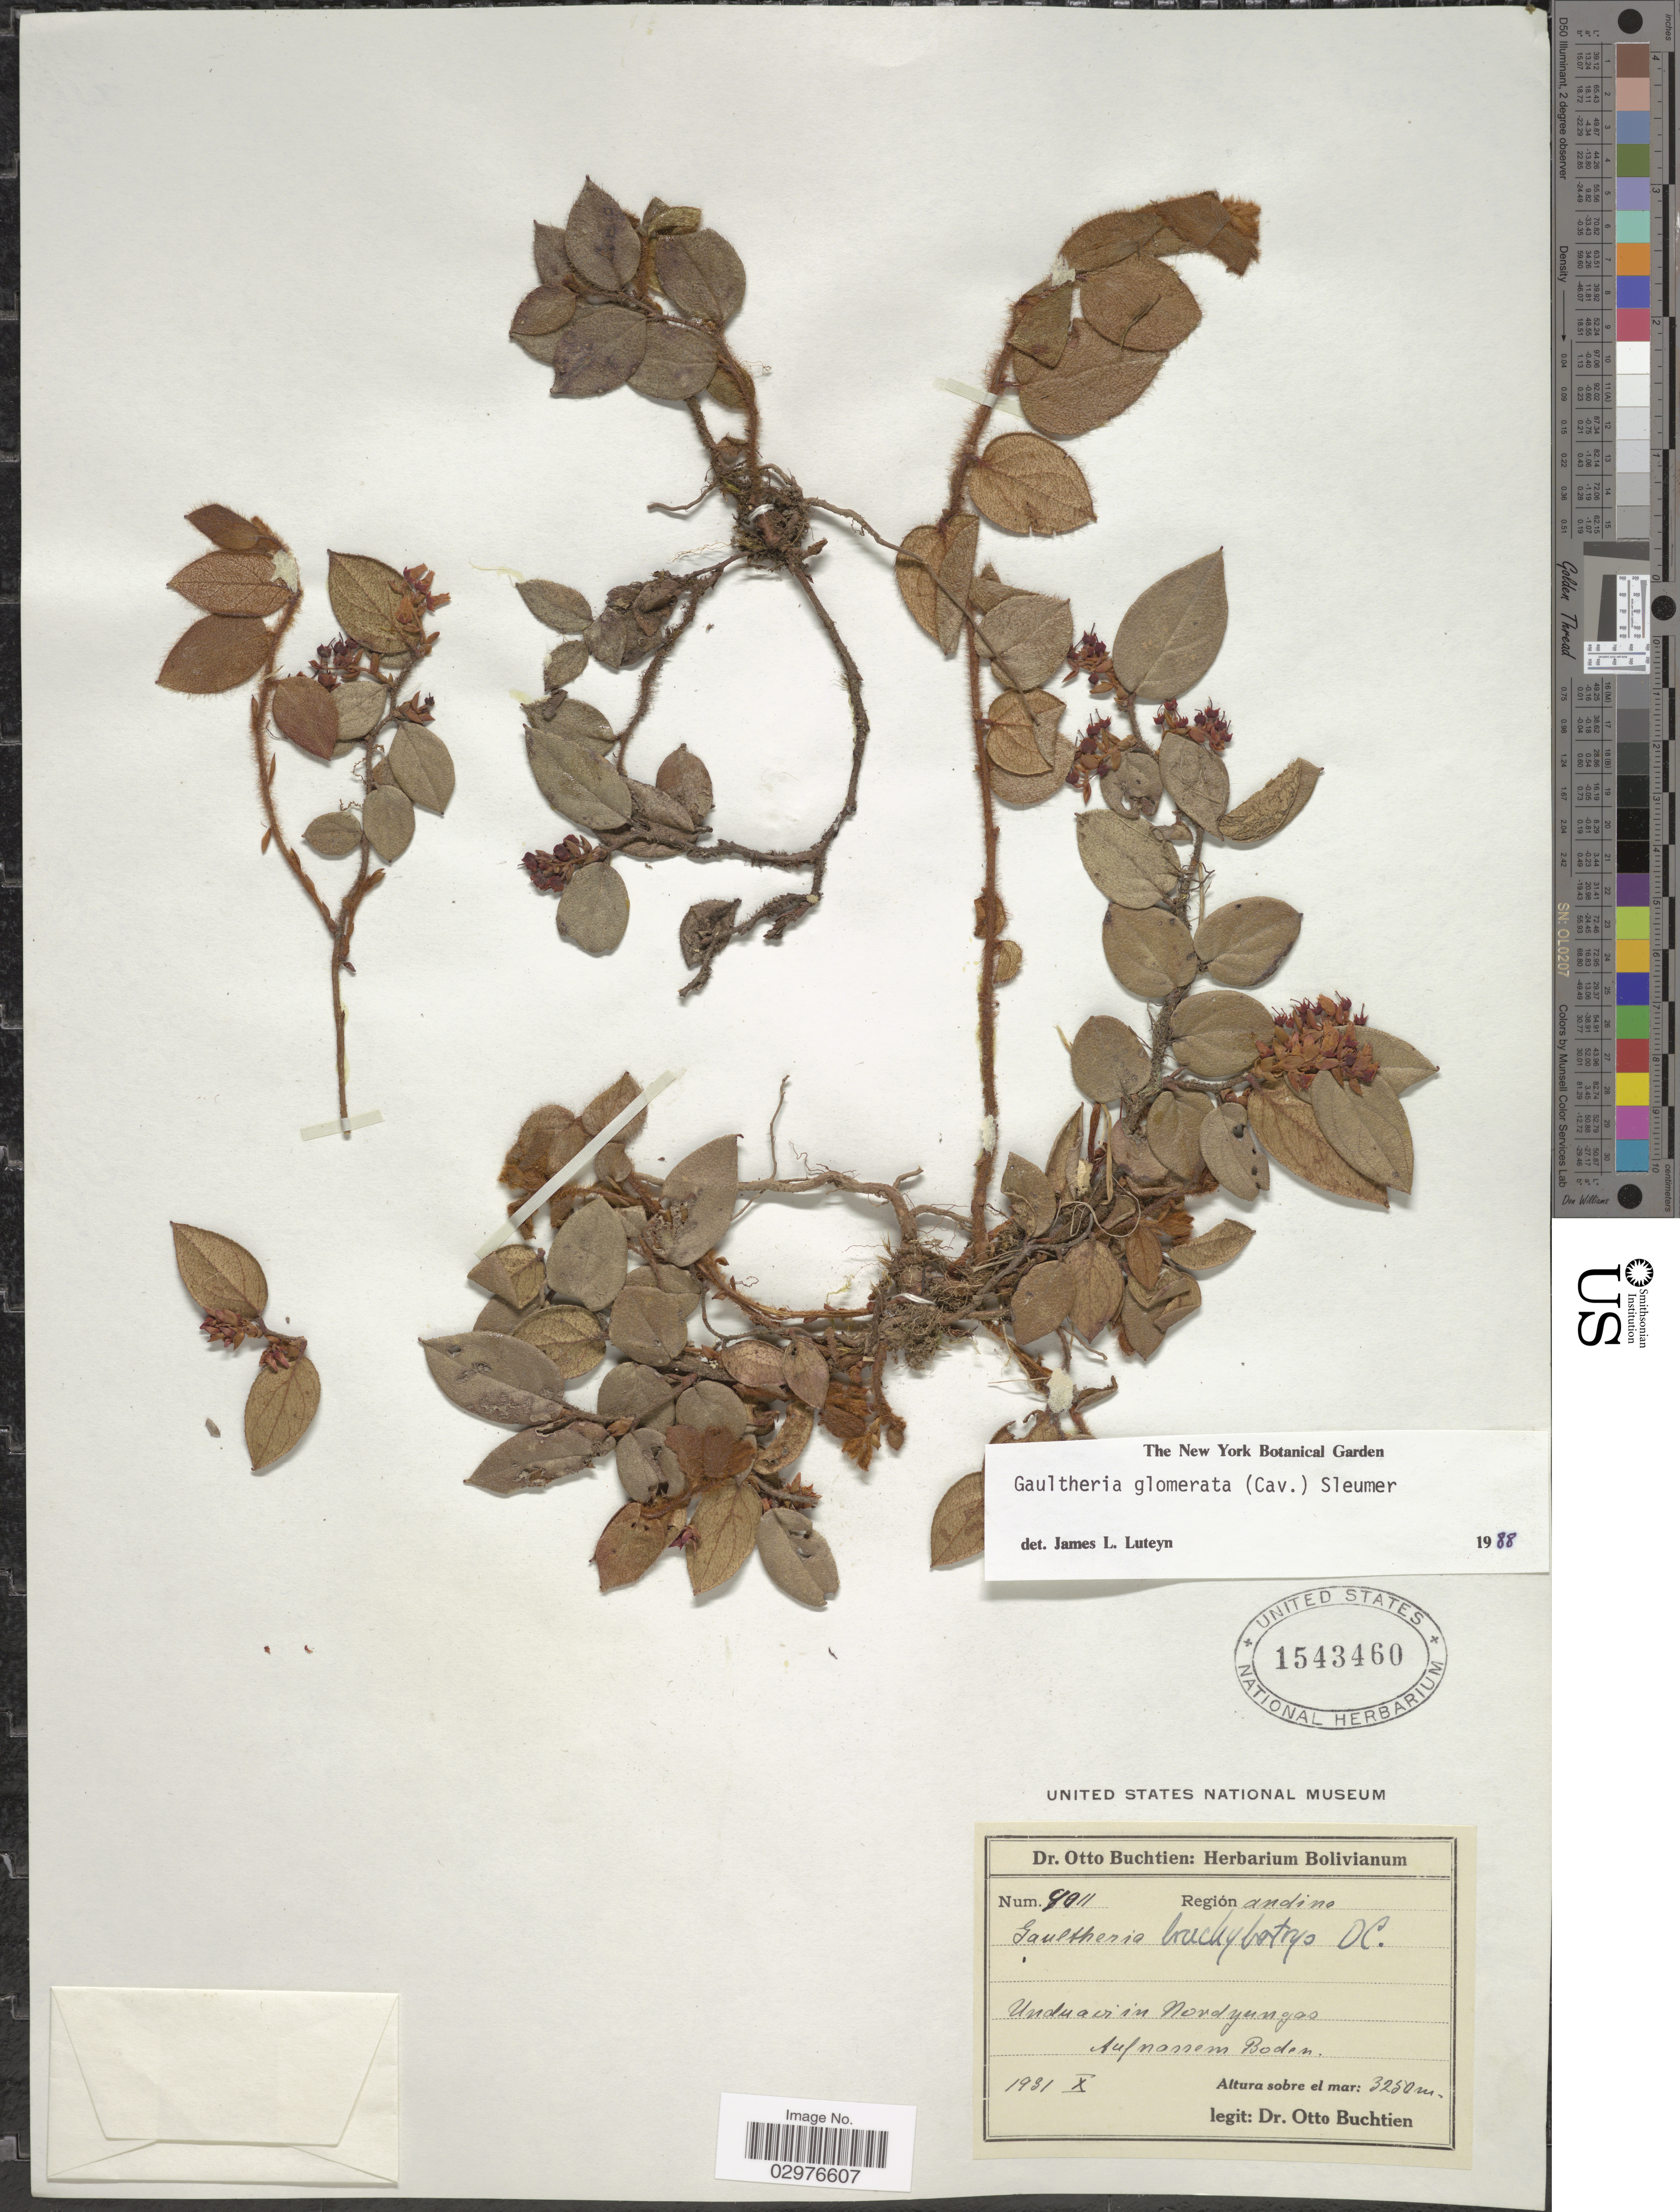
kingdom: Plantae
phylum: Tracheophyta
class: Magnoliopsida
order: Ericales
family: Ericaceae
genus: Gaultheria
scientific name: Gaultheria glomerata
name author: (Cav.) Sleumer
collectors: O. Buchtien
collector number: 9011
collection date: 1931-10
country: Bolivia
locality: Unduavi in Nordyungas.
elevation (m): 3250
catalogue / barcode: US 1543460